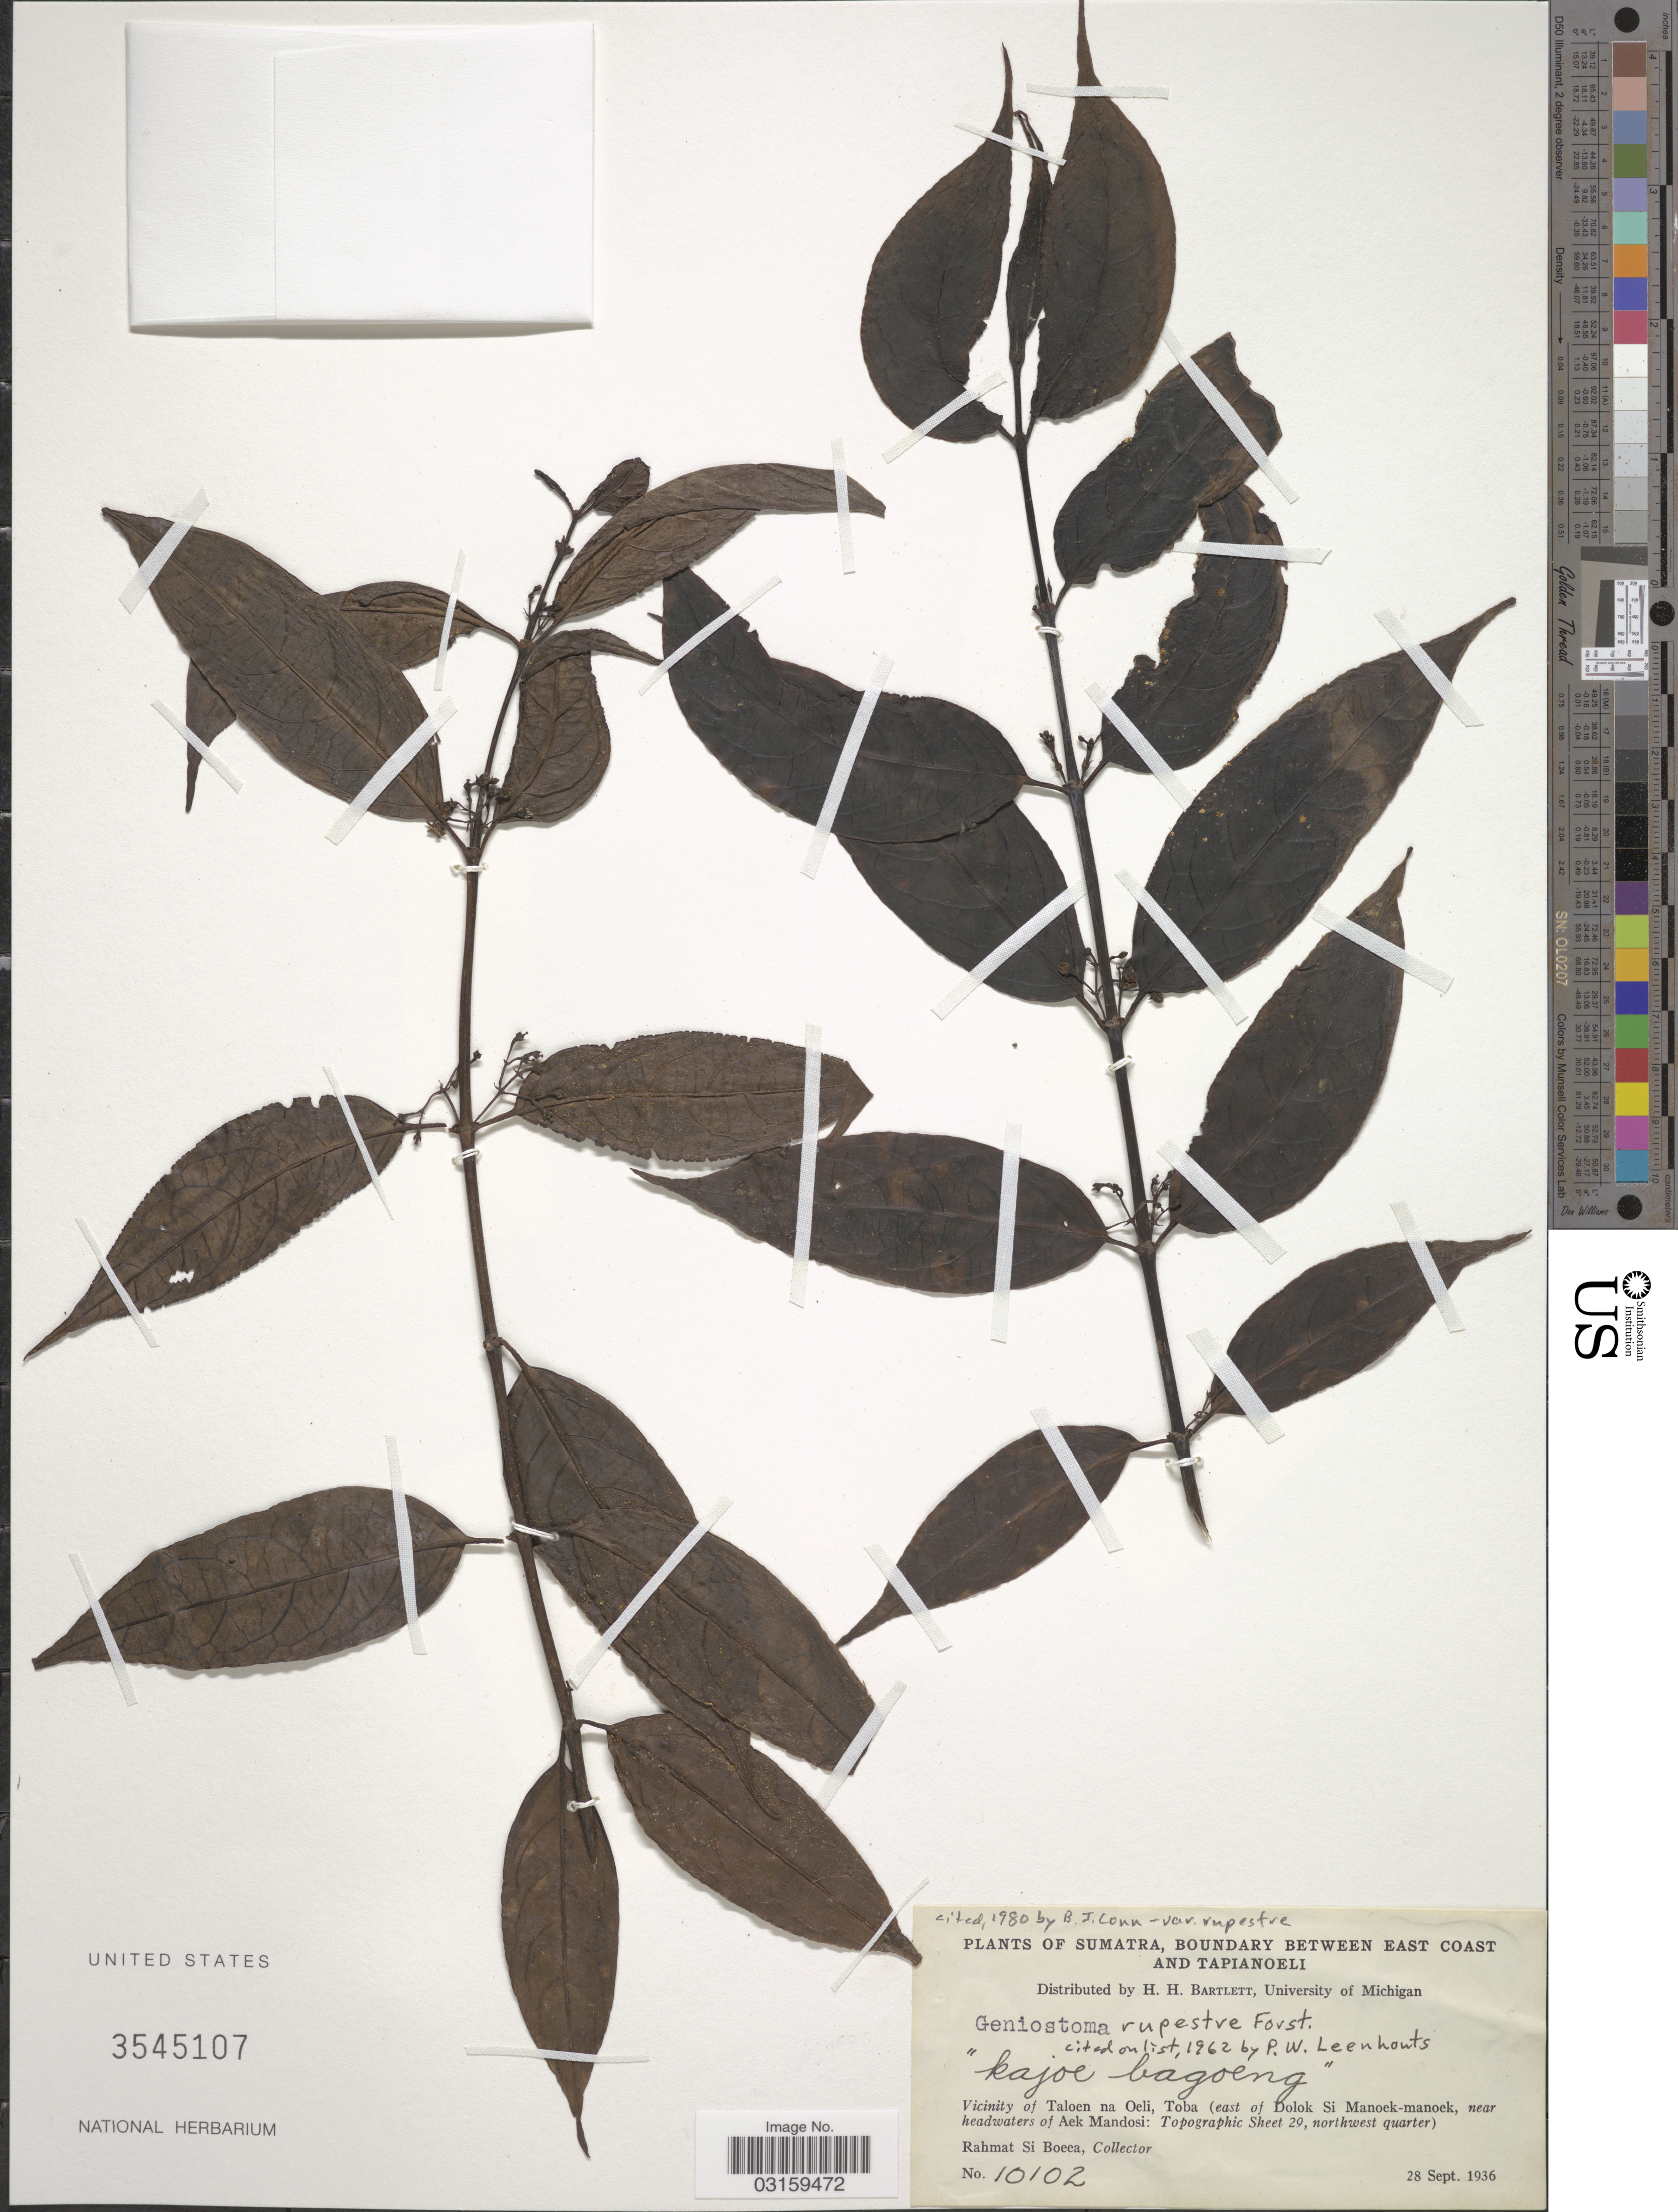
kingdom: Plantae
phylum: Tracheophyta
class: Magnoliopsida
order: Gentianales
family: Loganiaceae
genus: Geniostoma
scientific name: Geniostoma rupestre var. rupestre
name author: J.R. Forst. & G. Forst.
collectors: Rahmat Si Boeea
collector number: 10102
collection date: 1936-09-28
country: Indonesia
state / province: Sumatra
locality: Sumatra, boundary between East Coast and Tapianoeli. Vicinity of Taloen na Oeli, Toba (east of Dolok Si Manoek-manoek, near headwaters of Aek Mandosi: Topographic Sheet 29, northwest quarter).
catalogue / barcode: US 3545107